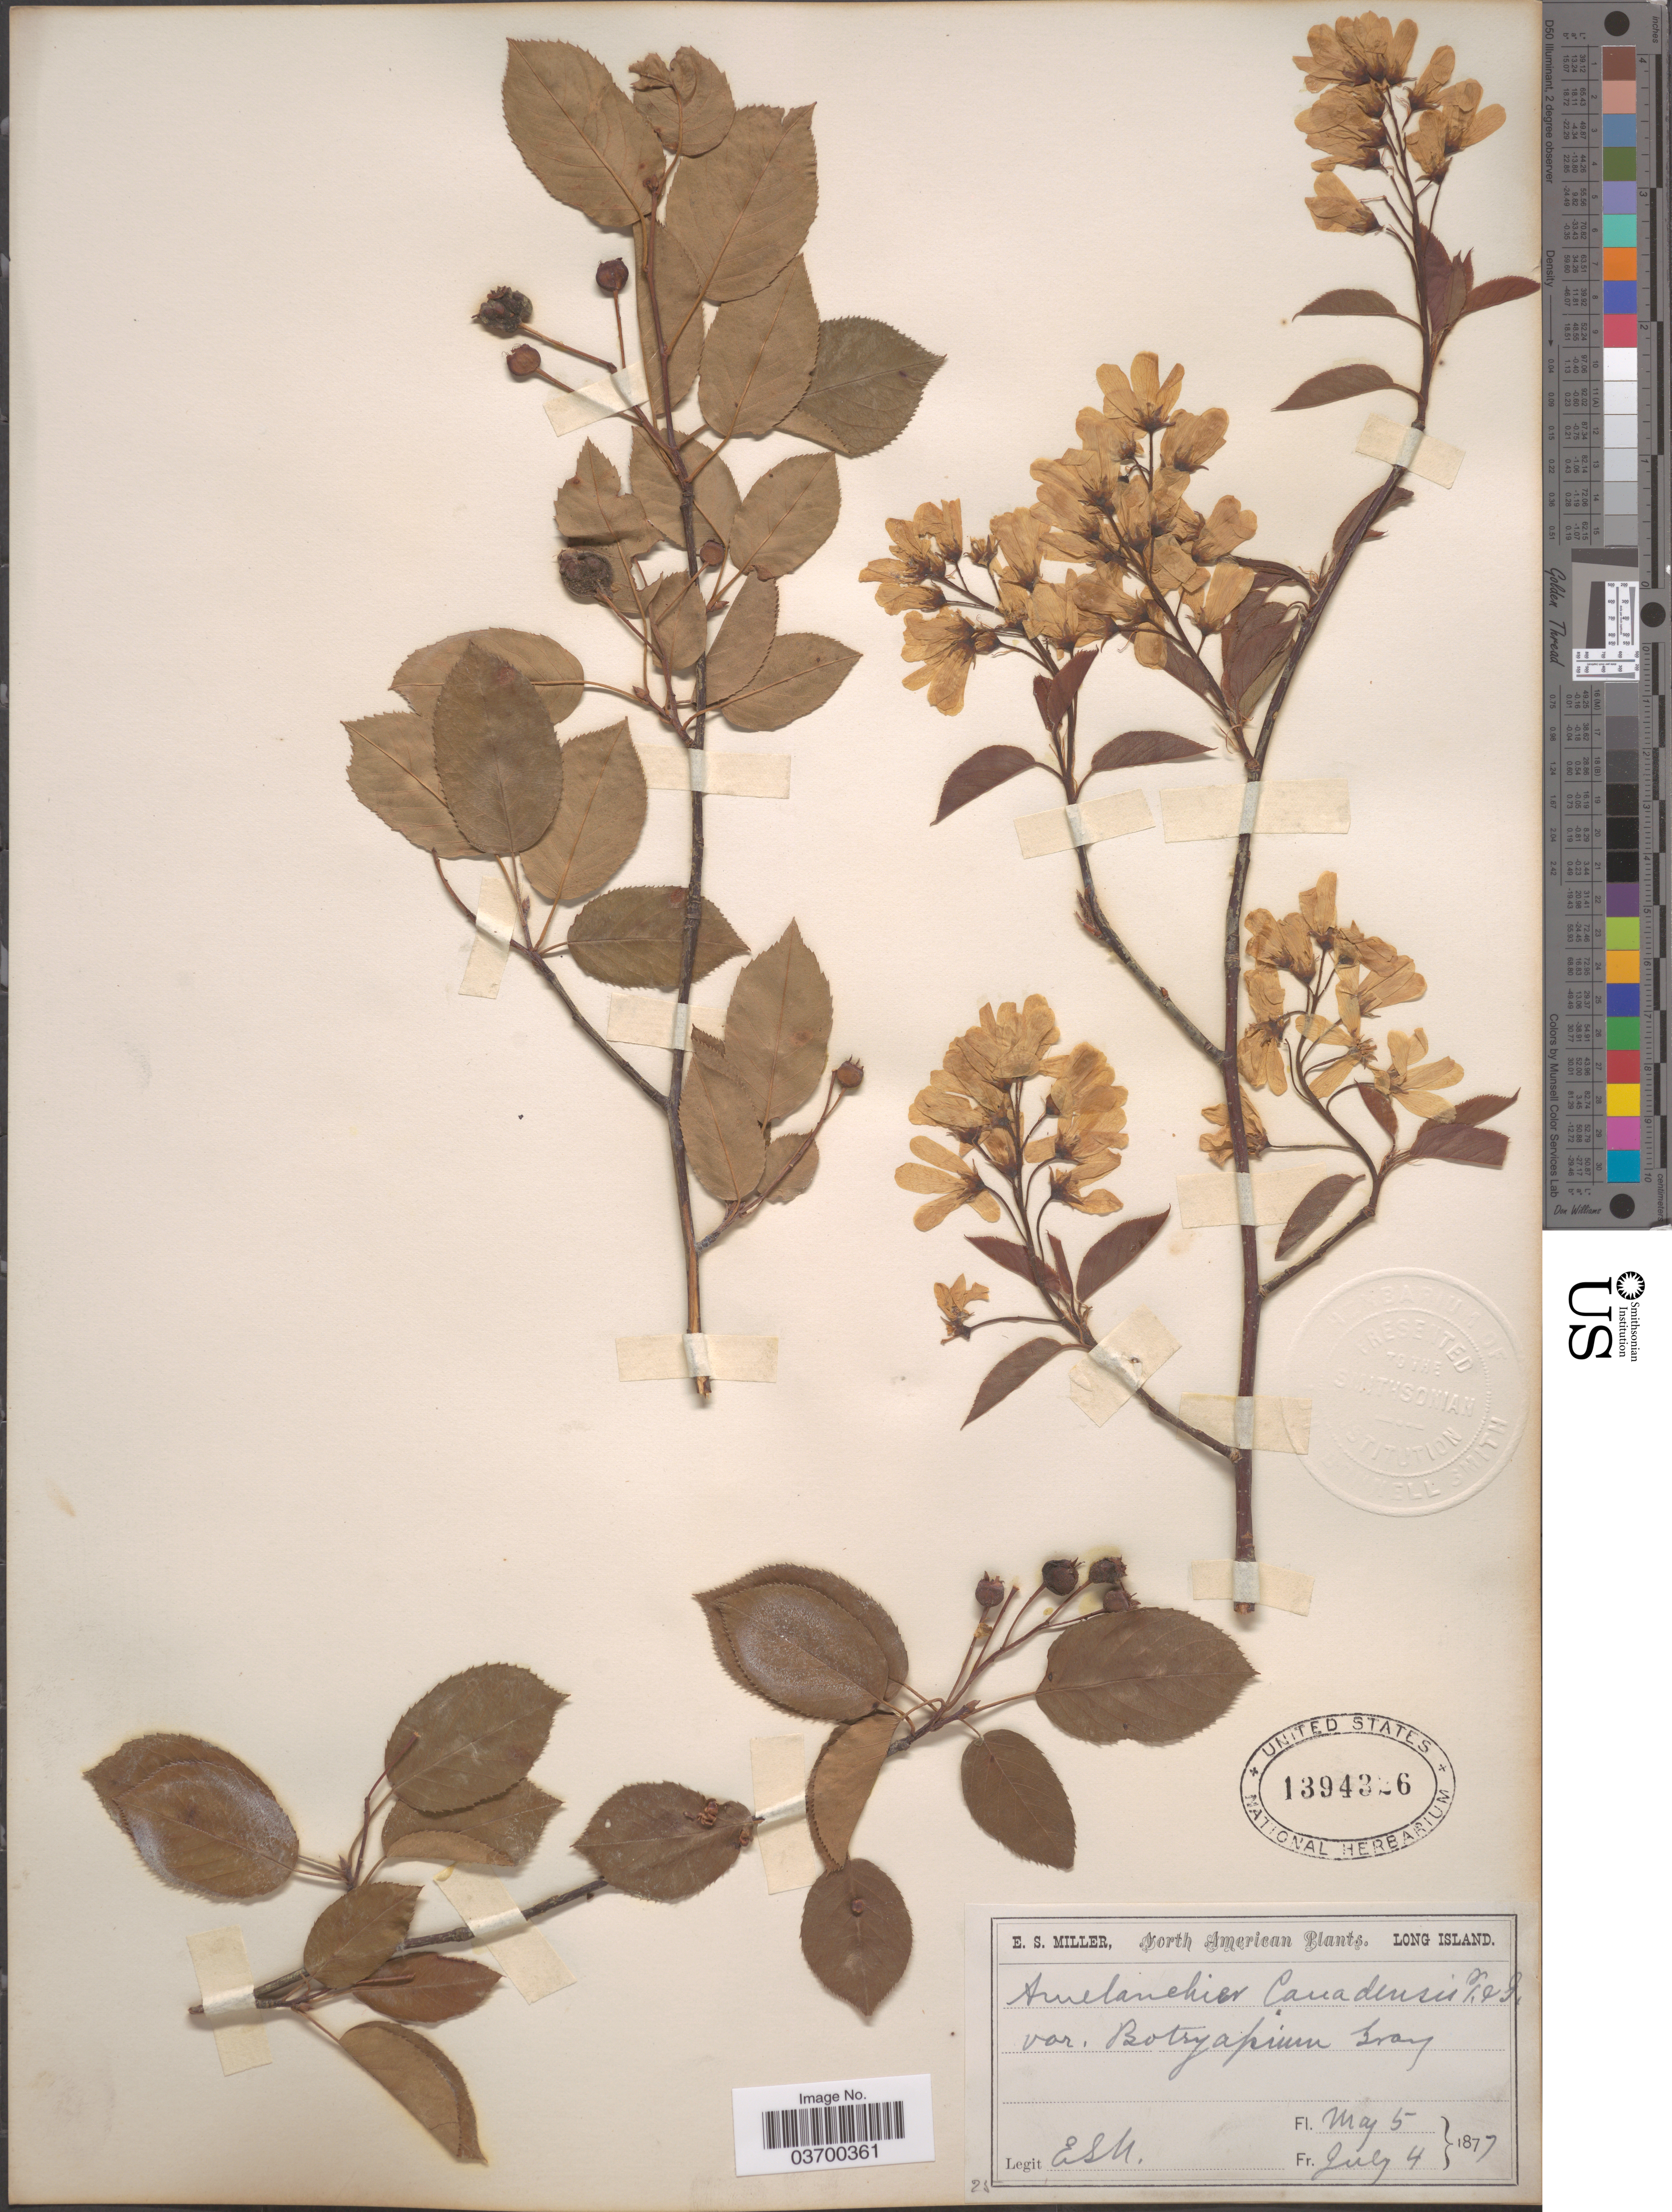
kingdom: Plantae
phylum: Tracheophyta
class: Magnoliopsida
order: Rosales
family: Rosaceae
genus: Amelanchier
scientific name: Amelanchier canadensis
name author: (L.) Medic.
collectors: E. S. Miller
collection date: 1877-05-05/1877-07-04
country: United States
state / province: New York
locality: Long Island.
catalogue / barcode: US 1394326